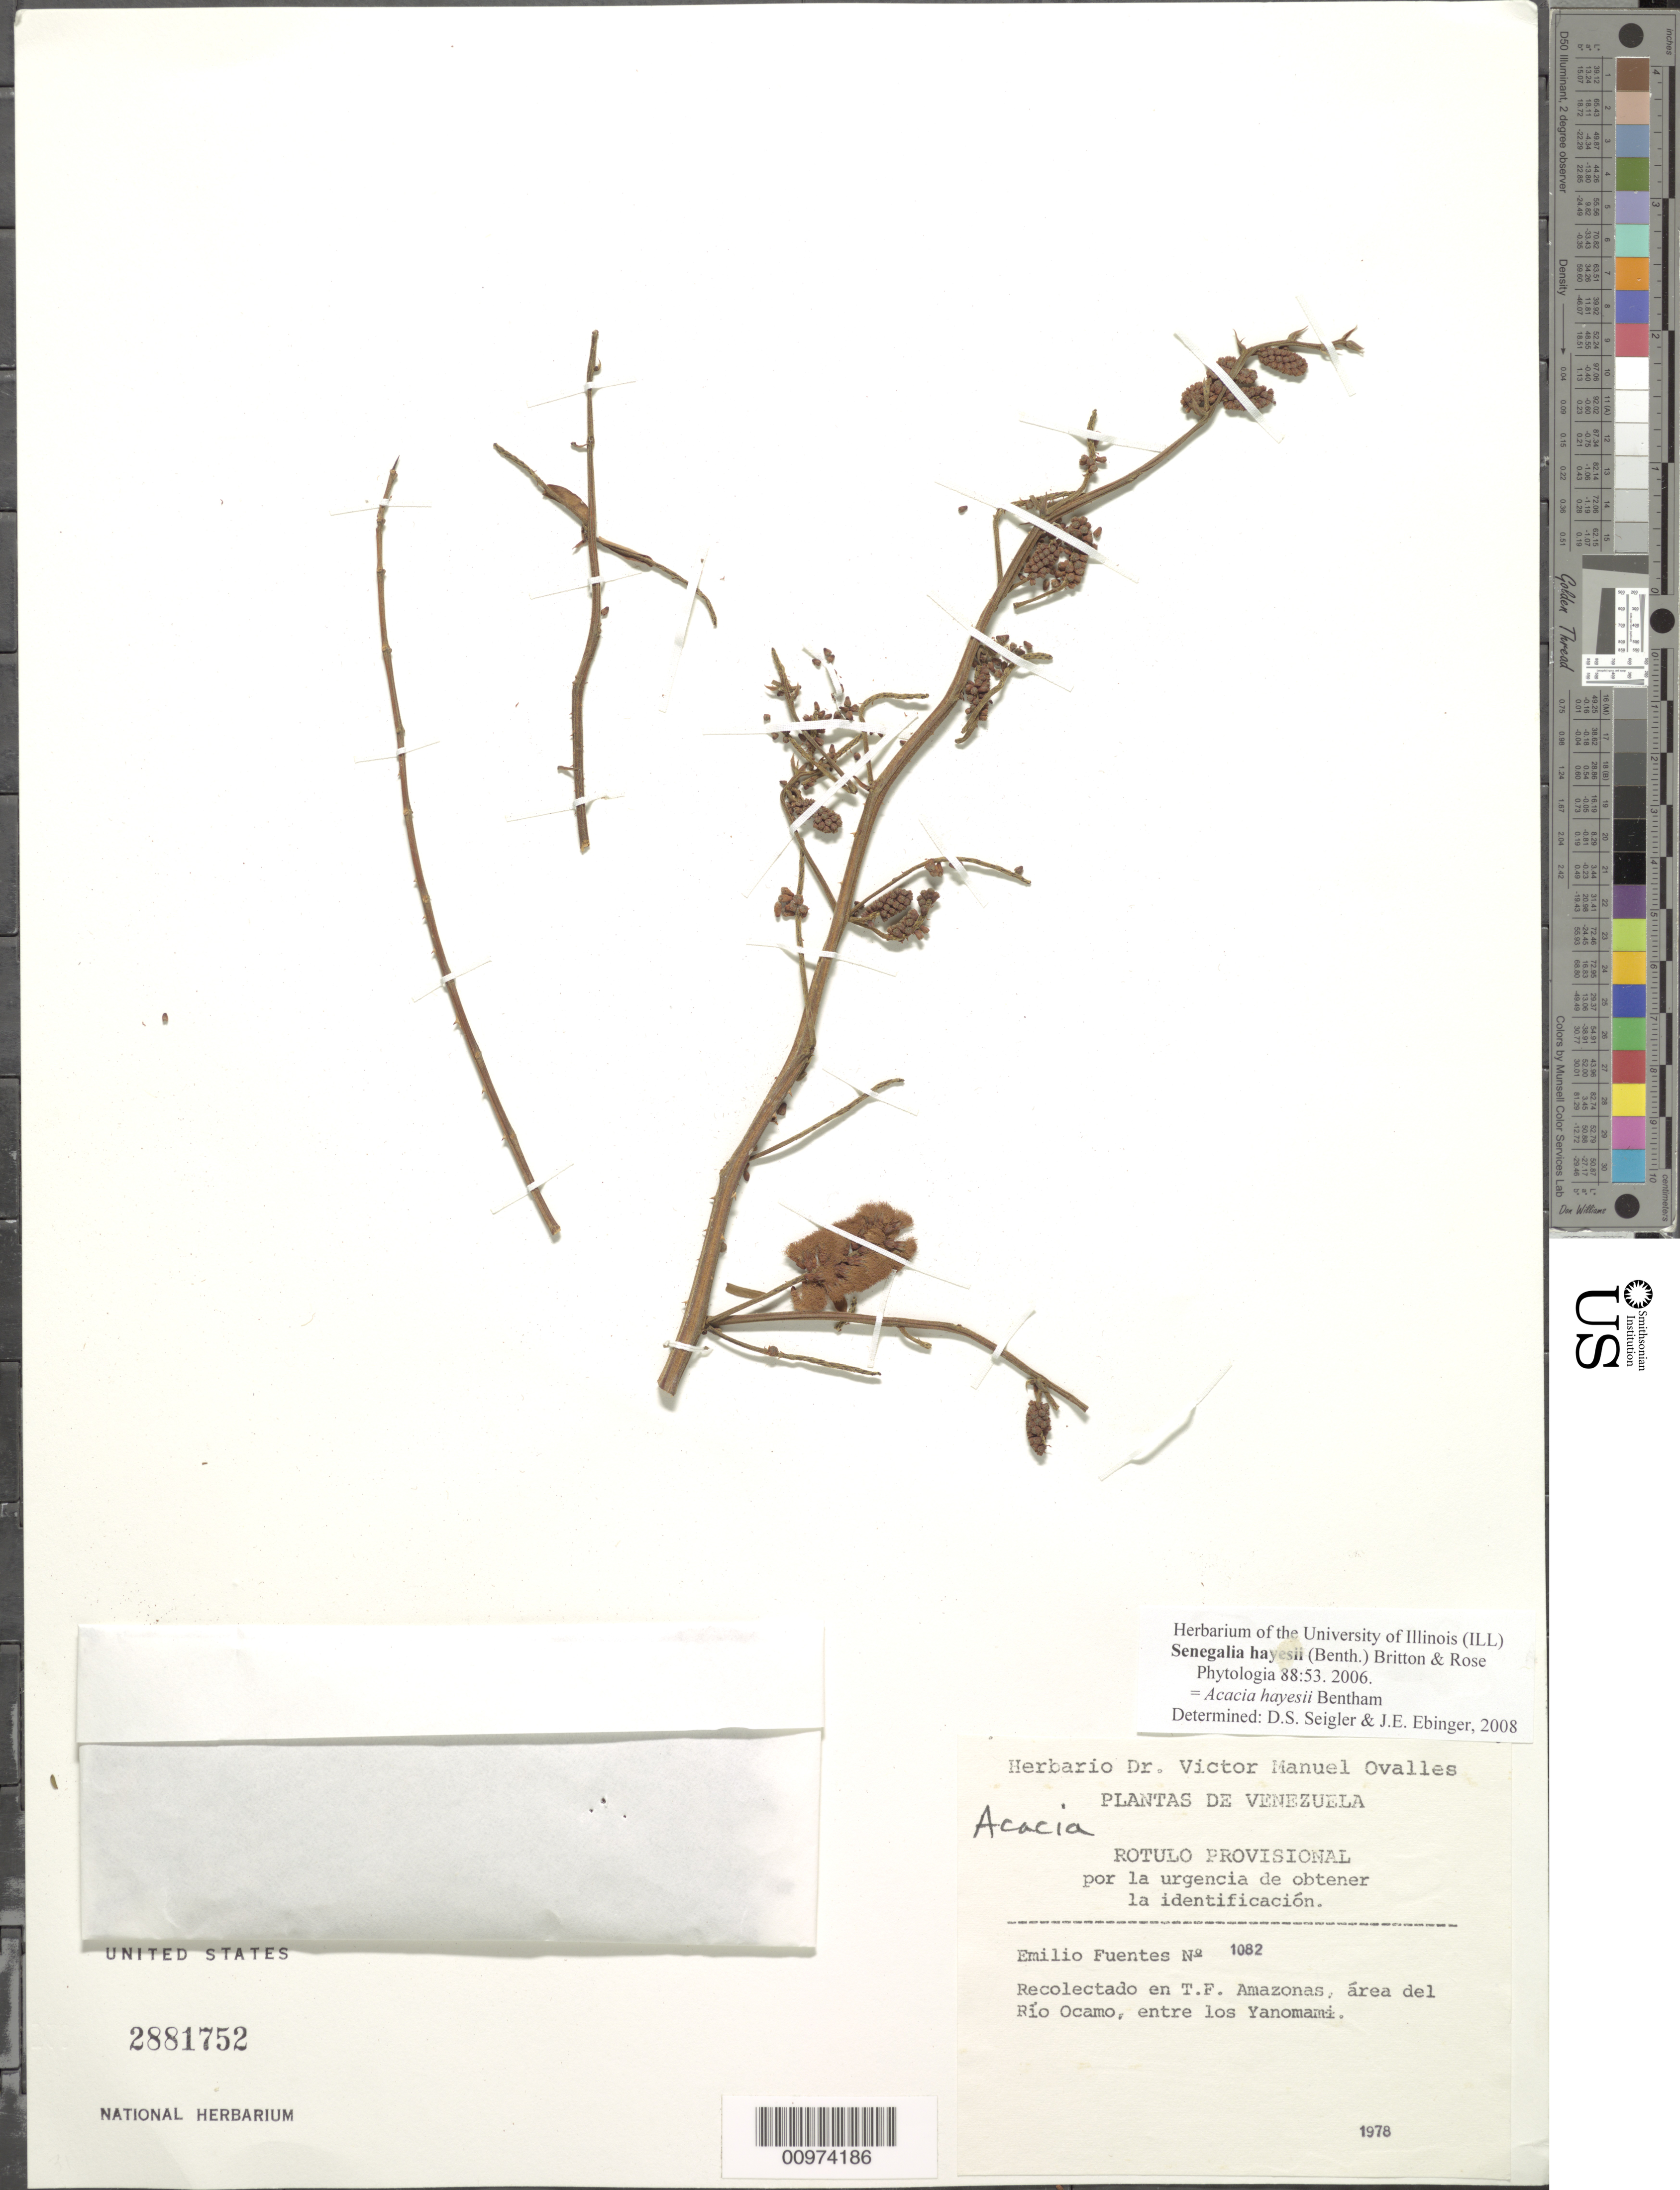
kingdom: Plantae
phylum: Tracheophyta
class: Magnoliopsida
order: Fabales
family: Fabaceae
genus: Senegalia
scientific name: Senegalia hayesii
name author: (Benth.) Britton & Rose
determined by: Ebinger, J. E.; Seigler, David S.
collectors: E. Fuentes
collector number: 1082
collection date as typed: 1978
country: Venezuela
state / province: Amazonas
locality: Río Ocamo, entre los Yanomami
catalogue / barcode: US 2881752